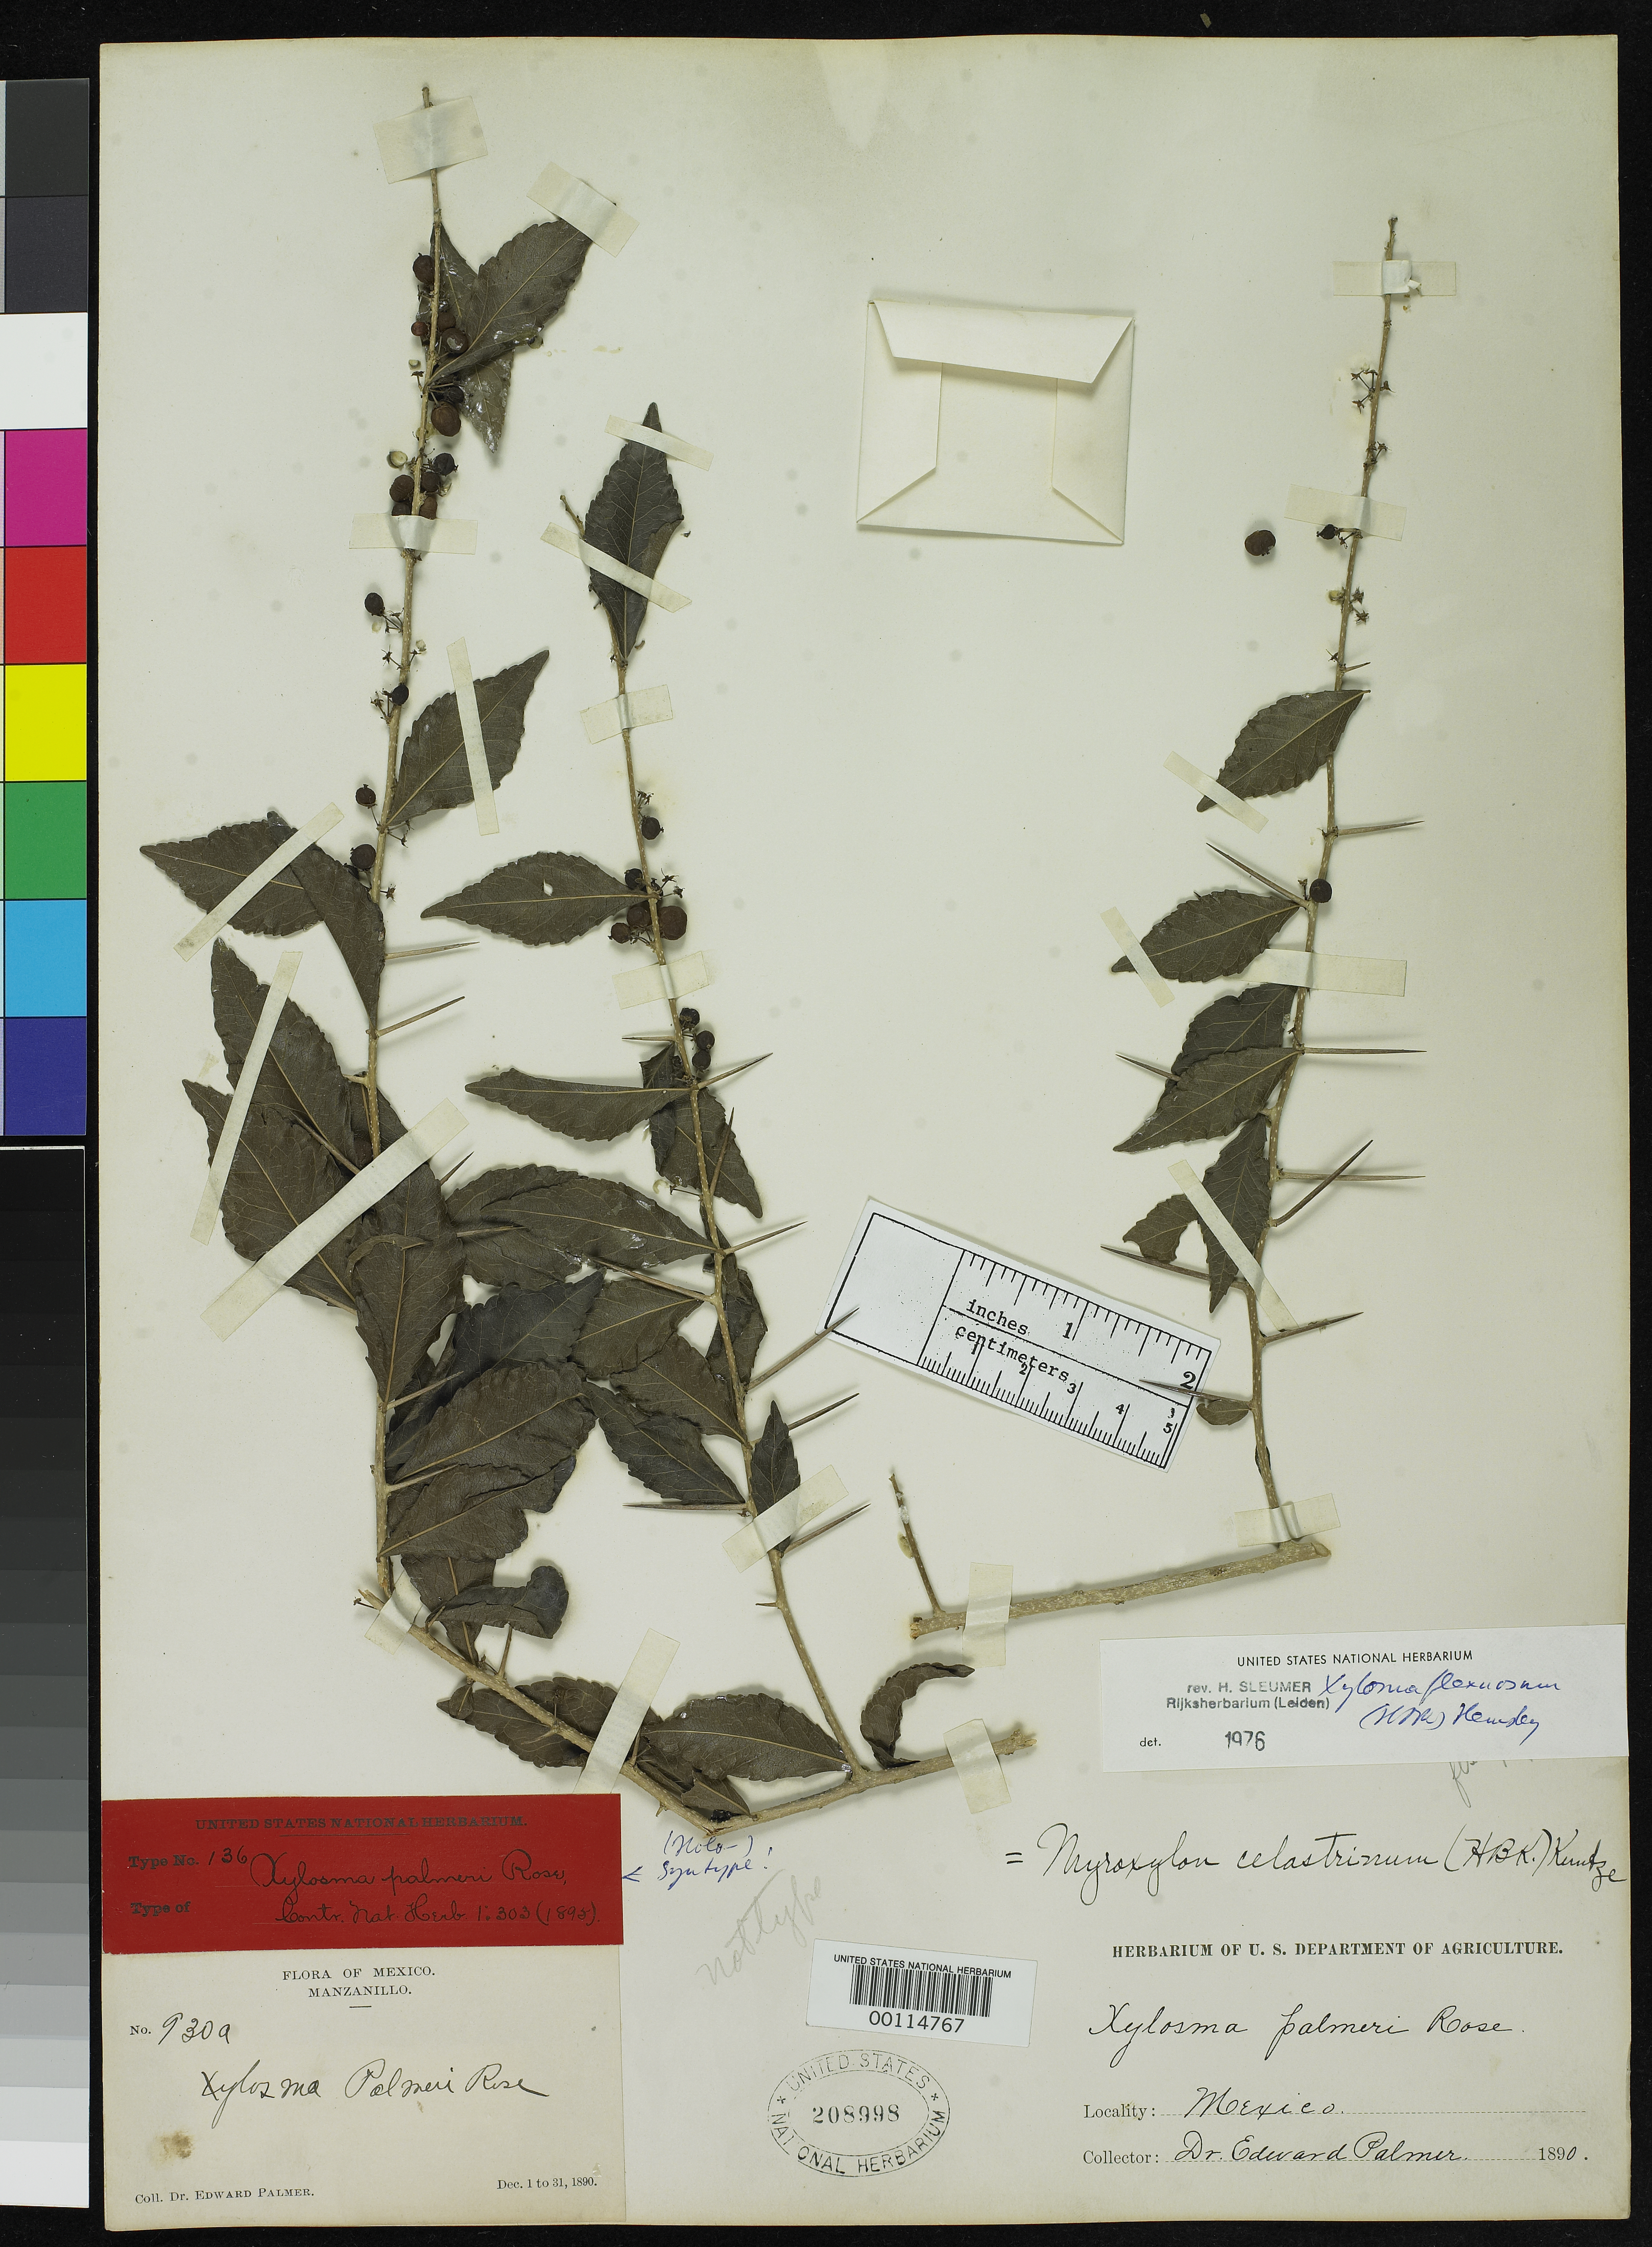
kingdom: Plantae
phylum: Tracheophyta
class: Magnoliopsida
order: Malpighiales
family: Salicaceae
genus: Xylosma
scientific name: Xylosma palmeri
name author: Rose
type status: Syntype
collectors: E. Palmer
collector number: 930 a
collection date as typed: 01 Dec 1890 to 31 Dec 1890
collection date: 1890-12-01/1890-12-31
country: Mexico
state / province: Colima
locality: Manzanillo.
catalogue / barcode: US 208998